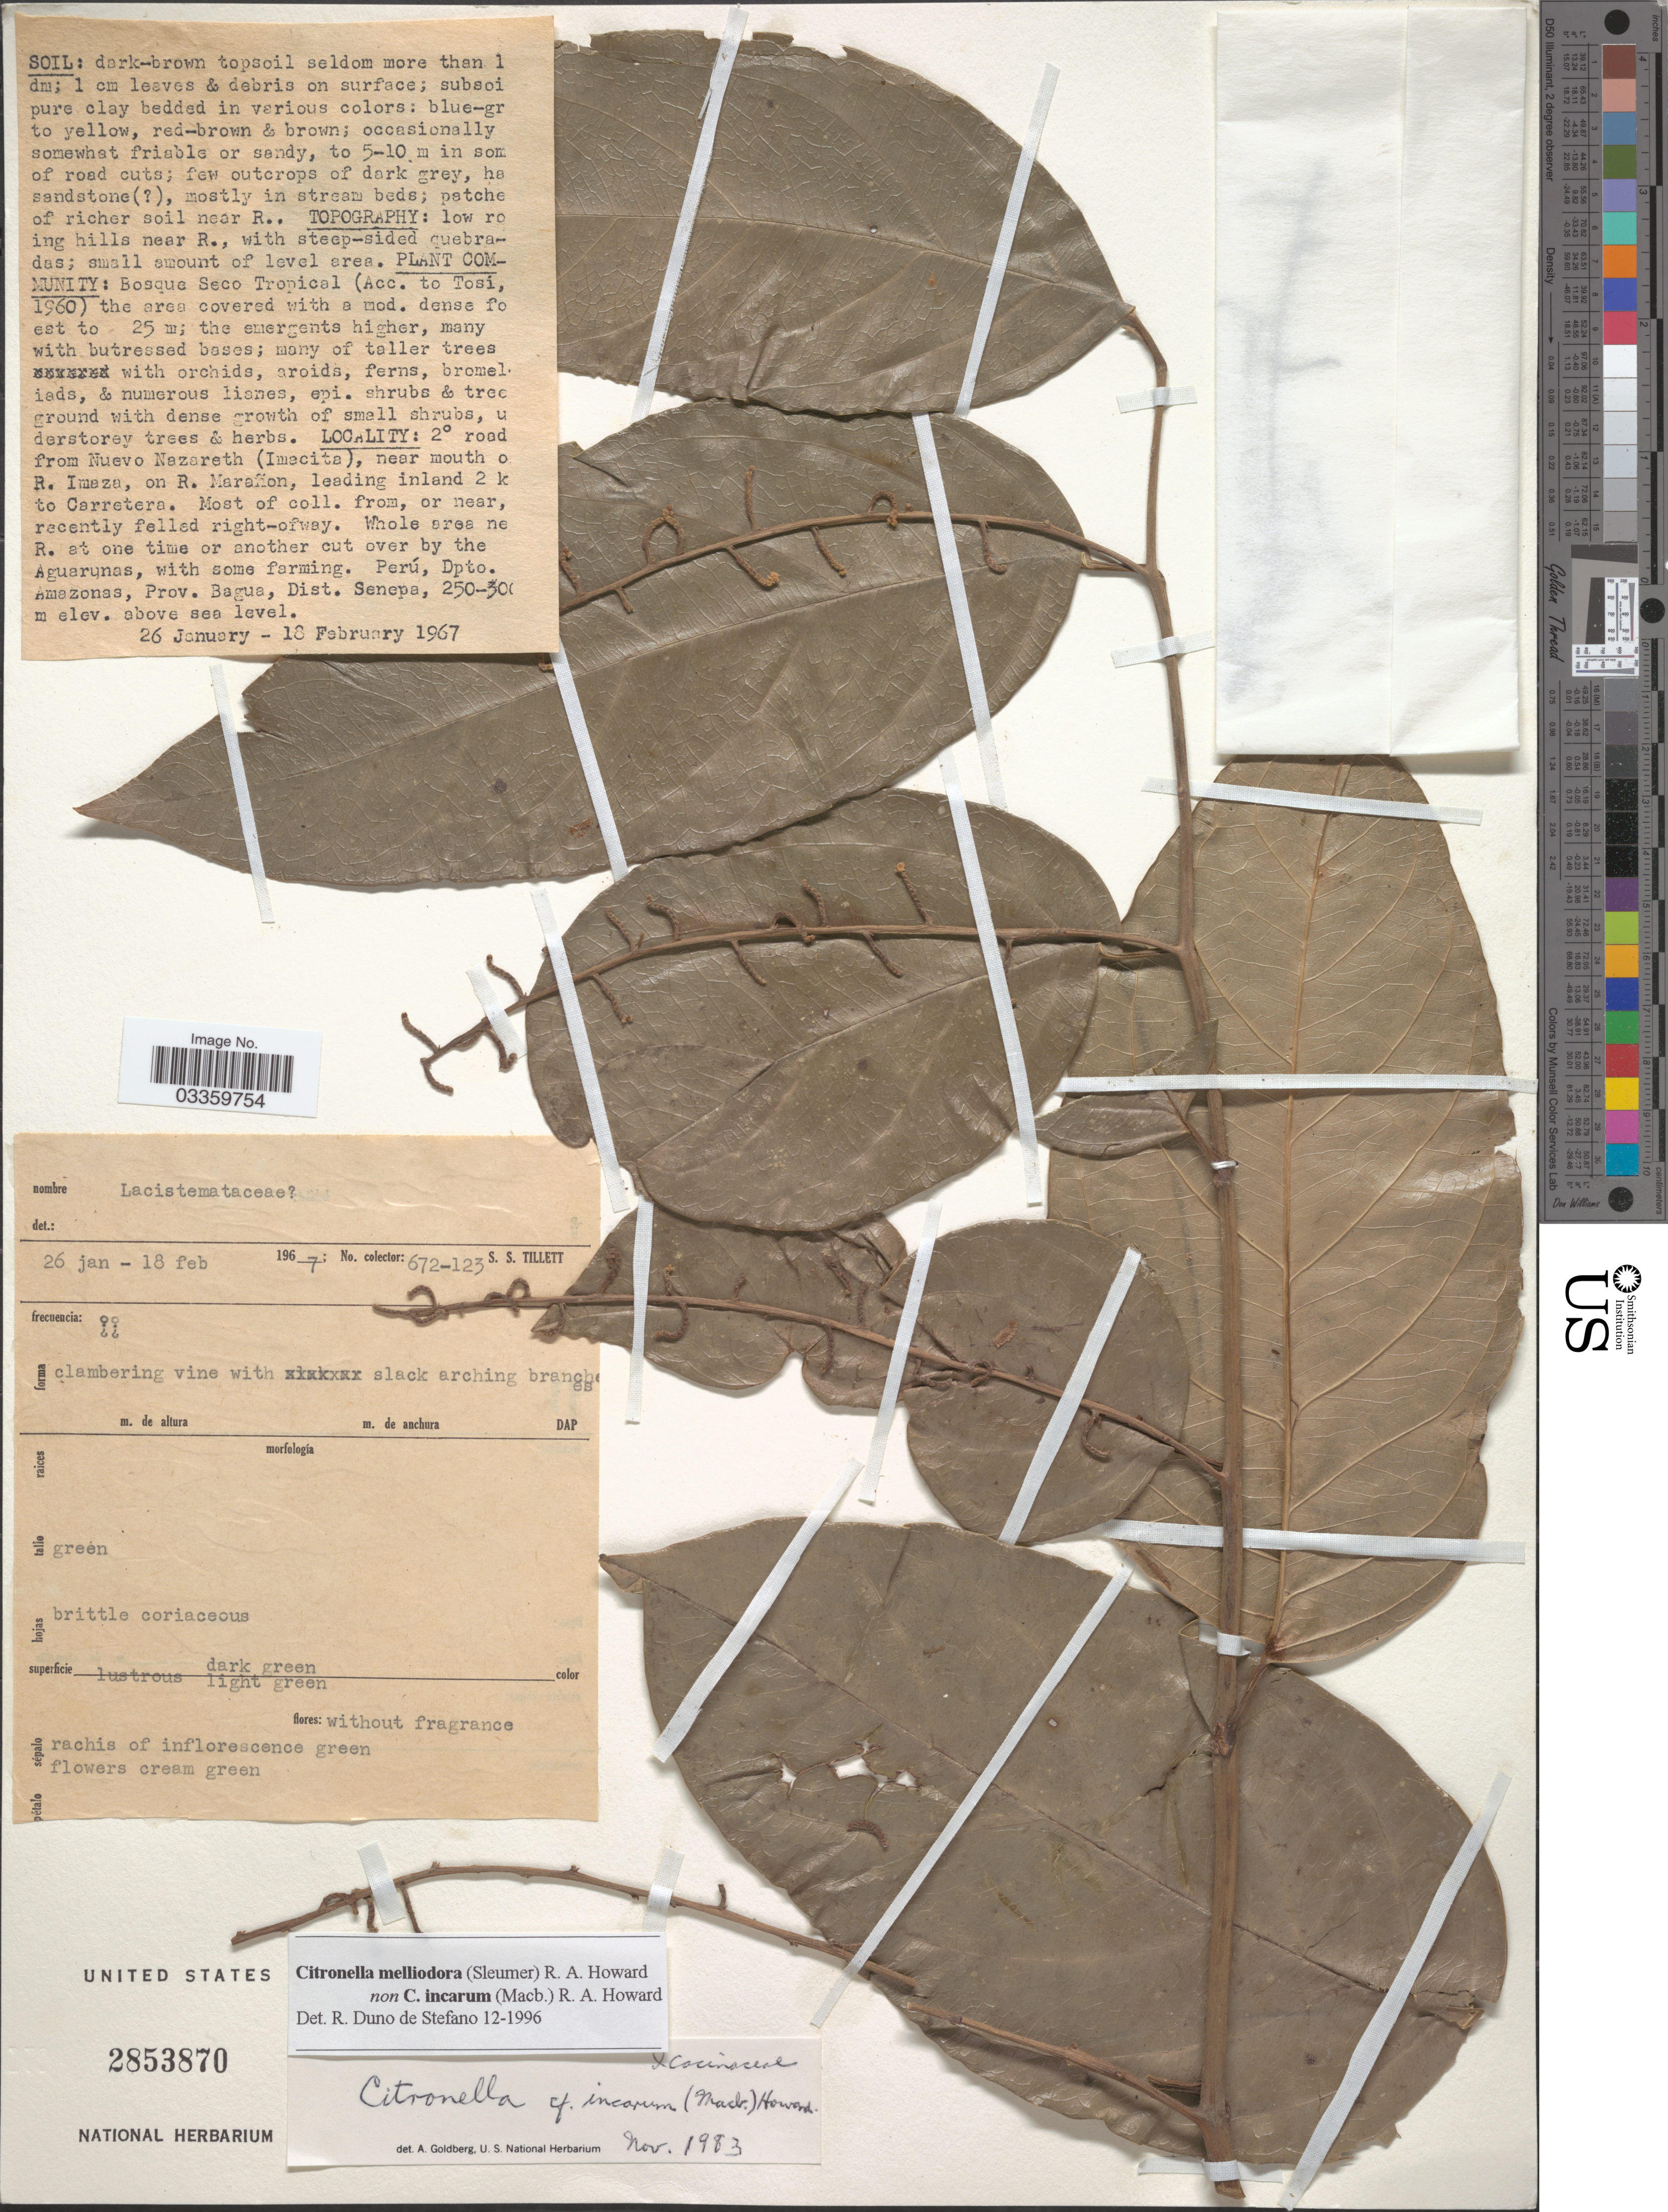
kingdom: Plantae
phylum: Tracheophyta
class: Magnoliopsida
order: Cardiopteridales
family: Cardiopteridaceae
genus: Citronella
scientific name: Citronella melliodora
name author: (Sleumer) R.A. Howard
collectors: S. S. Tillett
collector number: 672-123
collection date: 1967-01-26/1967-02-18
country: Peru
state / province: Amazonas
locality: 2° road from Nuevo Nazareth (Imacita), near mouth of R. Imaza, on R. Marañon, leading inland 2 k to Carretera, Whole area near R. at one time or another cut over by the Aguarunas, with some farming. Prov. Bagua, Dist. Senepa.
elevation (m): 250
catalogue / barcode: US 2853870